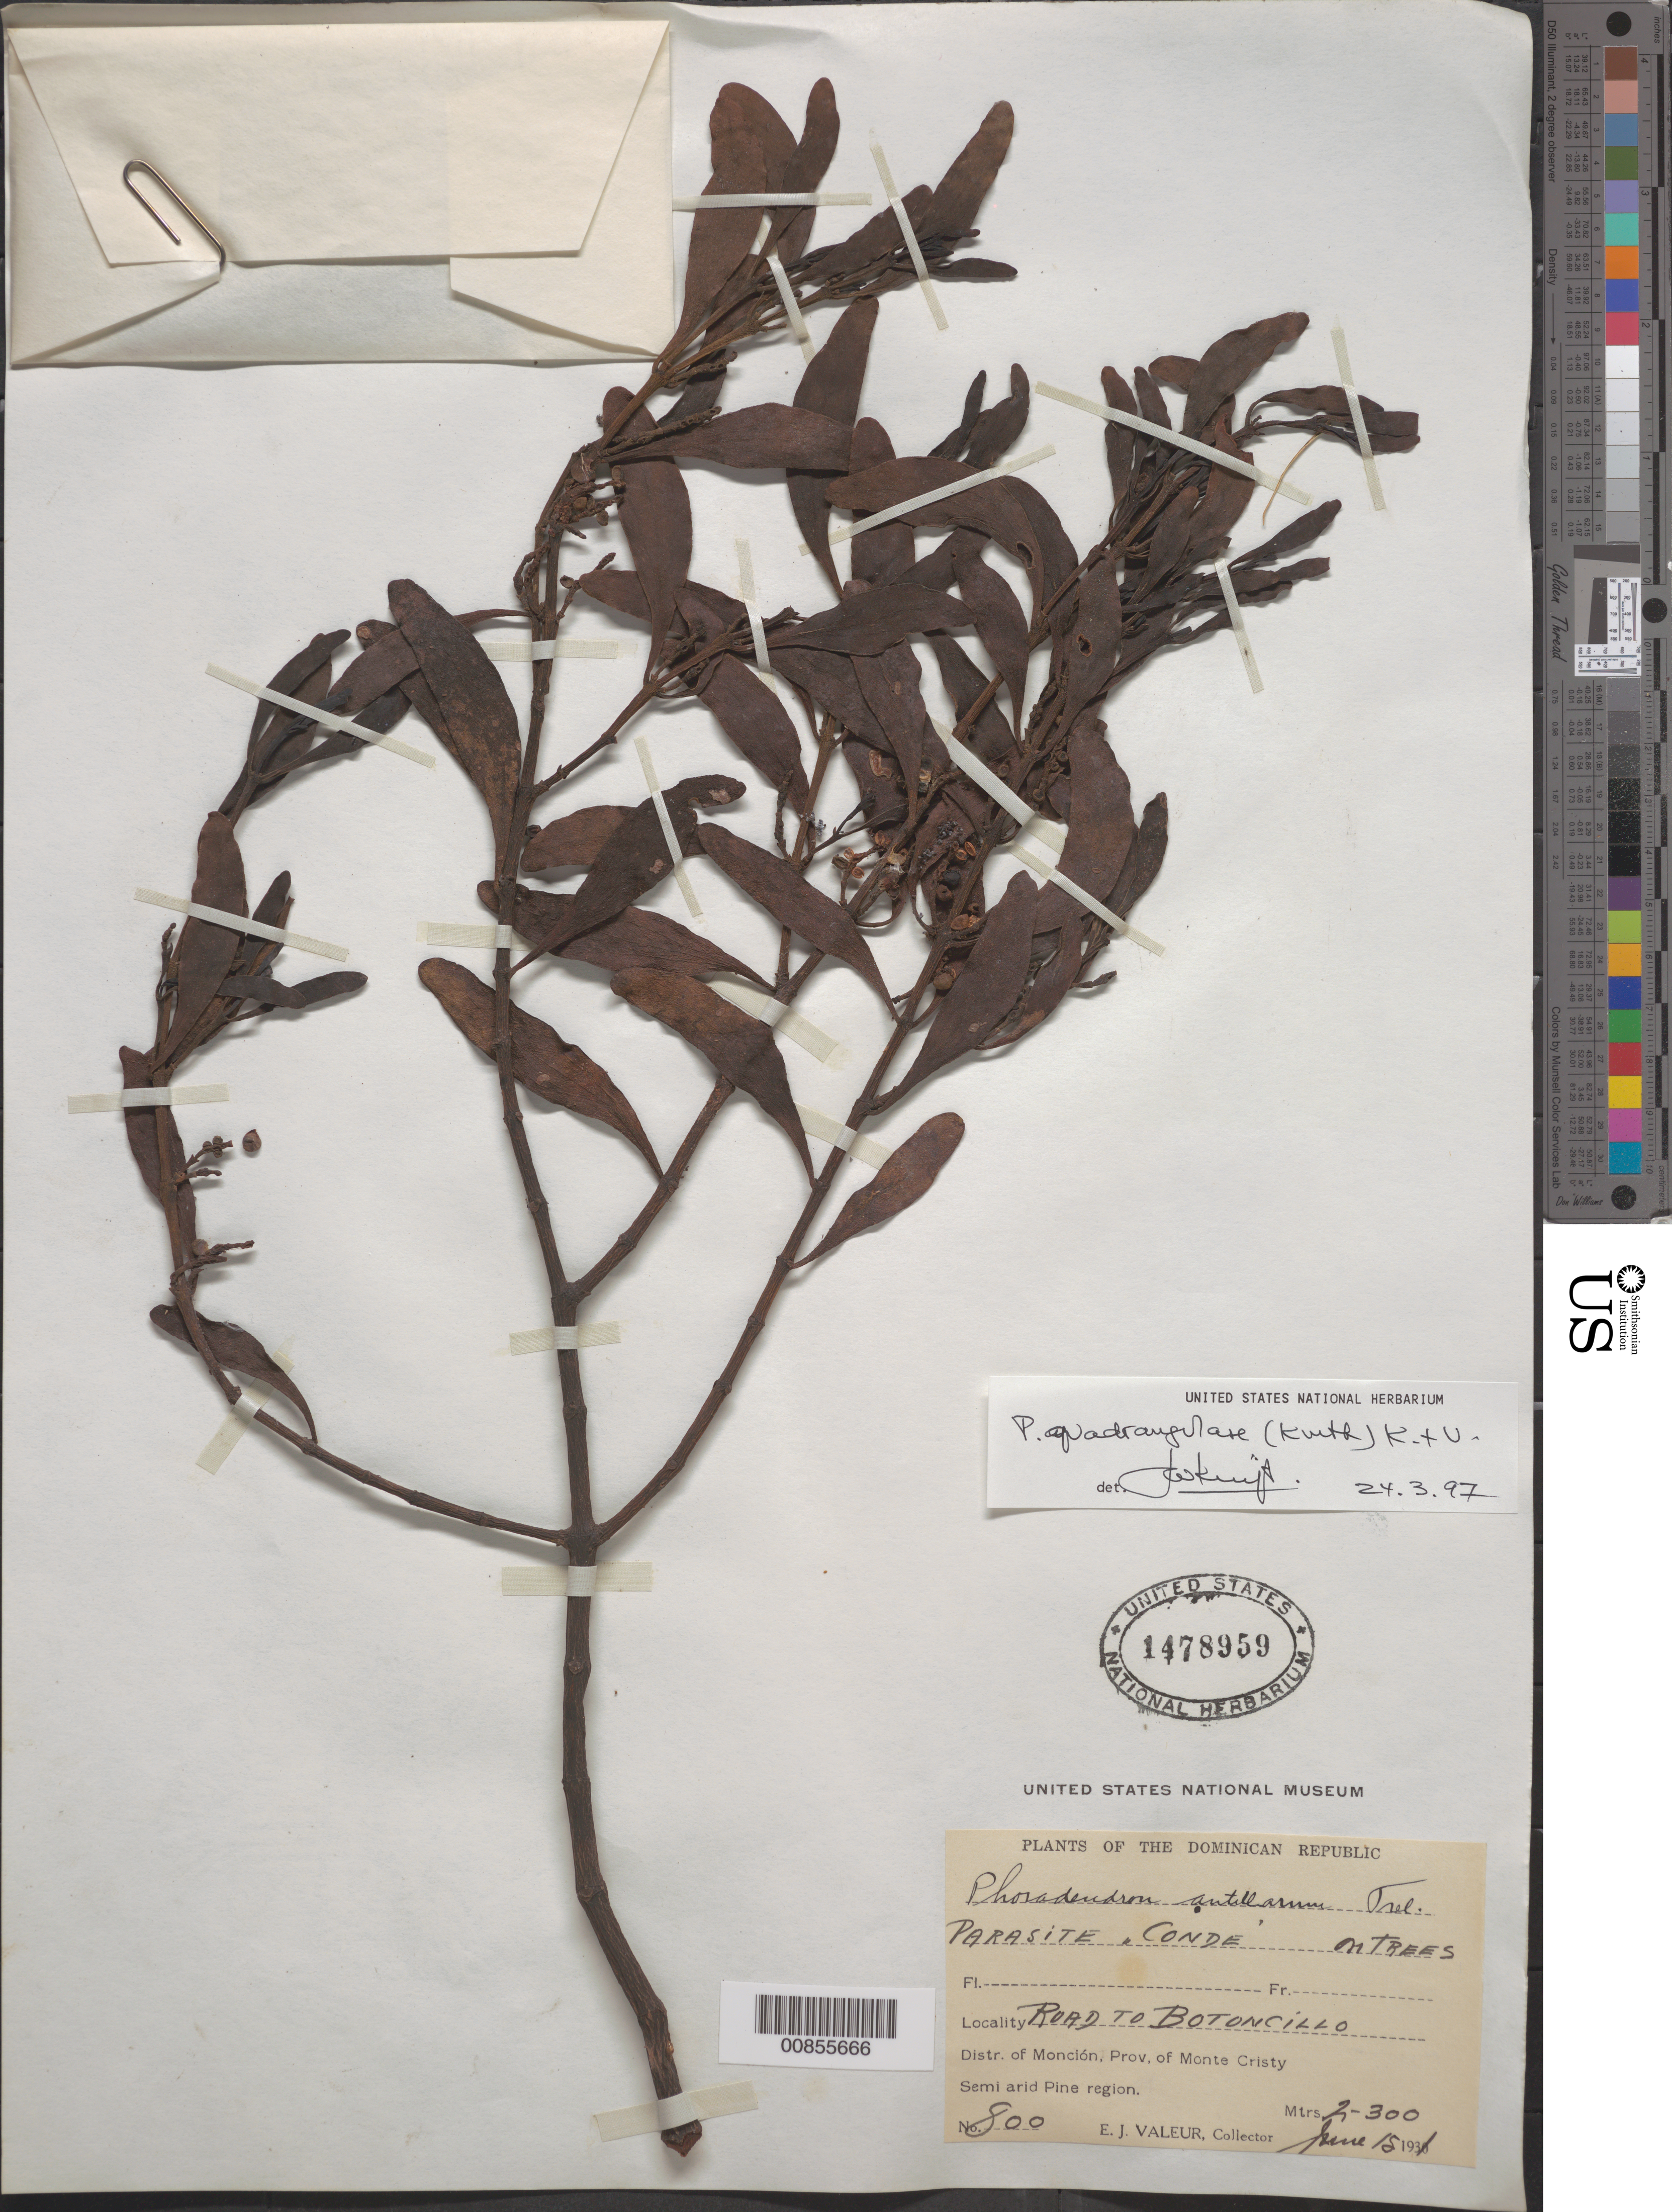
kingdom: Plantae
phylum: Tracheophyta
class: Magnoliopsida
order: Santalales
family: Viscaceae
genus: Phoradendron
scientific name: Phoradendron haitiense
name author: Urb.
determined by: Caraballo-Ortiz, Marcos A., (MISS), University of Mississippi (UNITED STATES)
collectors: E. Valeur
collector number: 800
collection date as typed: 15 Jun 1931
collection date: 1931-06-15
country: Dominican Republic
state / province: Monte Cristi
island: Hispaniola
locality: Distr. of Monción. Road to Botoncillo.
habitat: On trees.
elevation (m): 200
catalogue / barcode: US 1478959